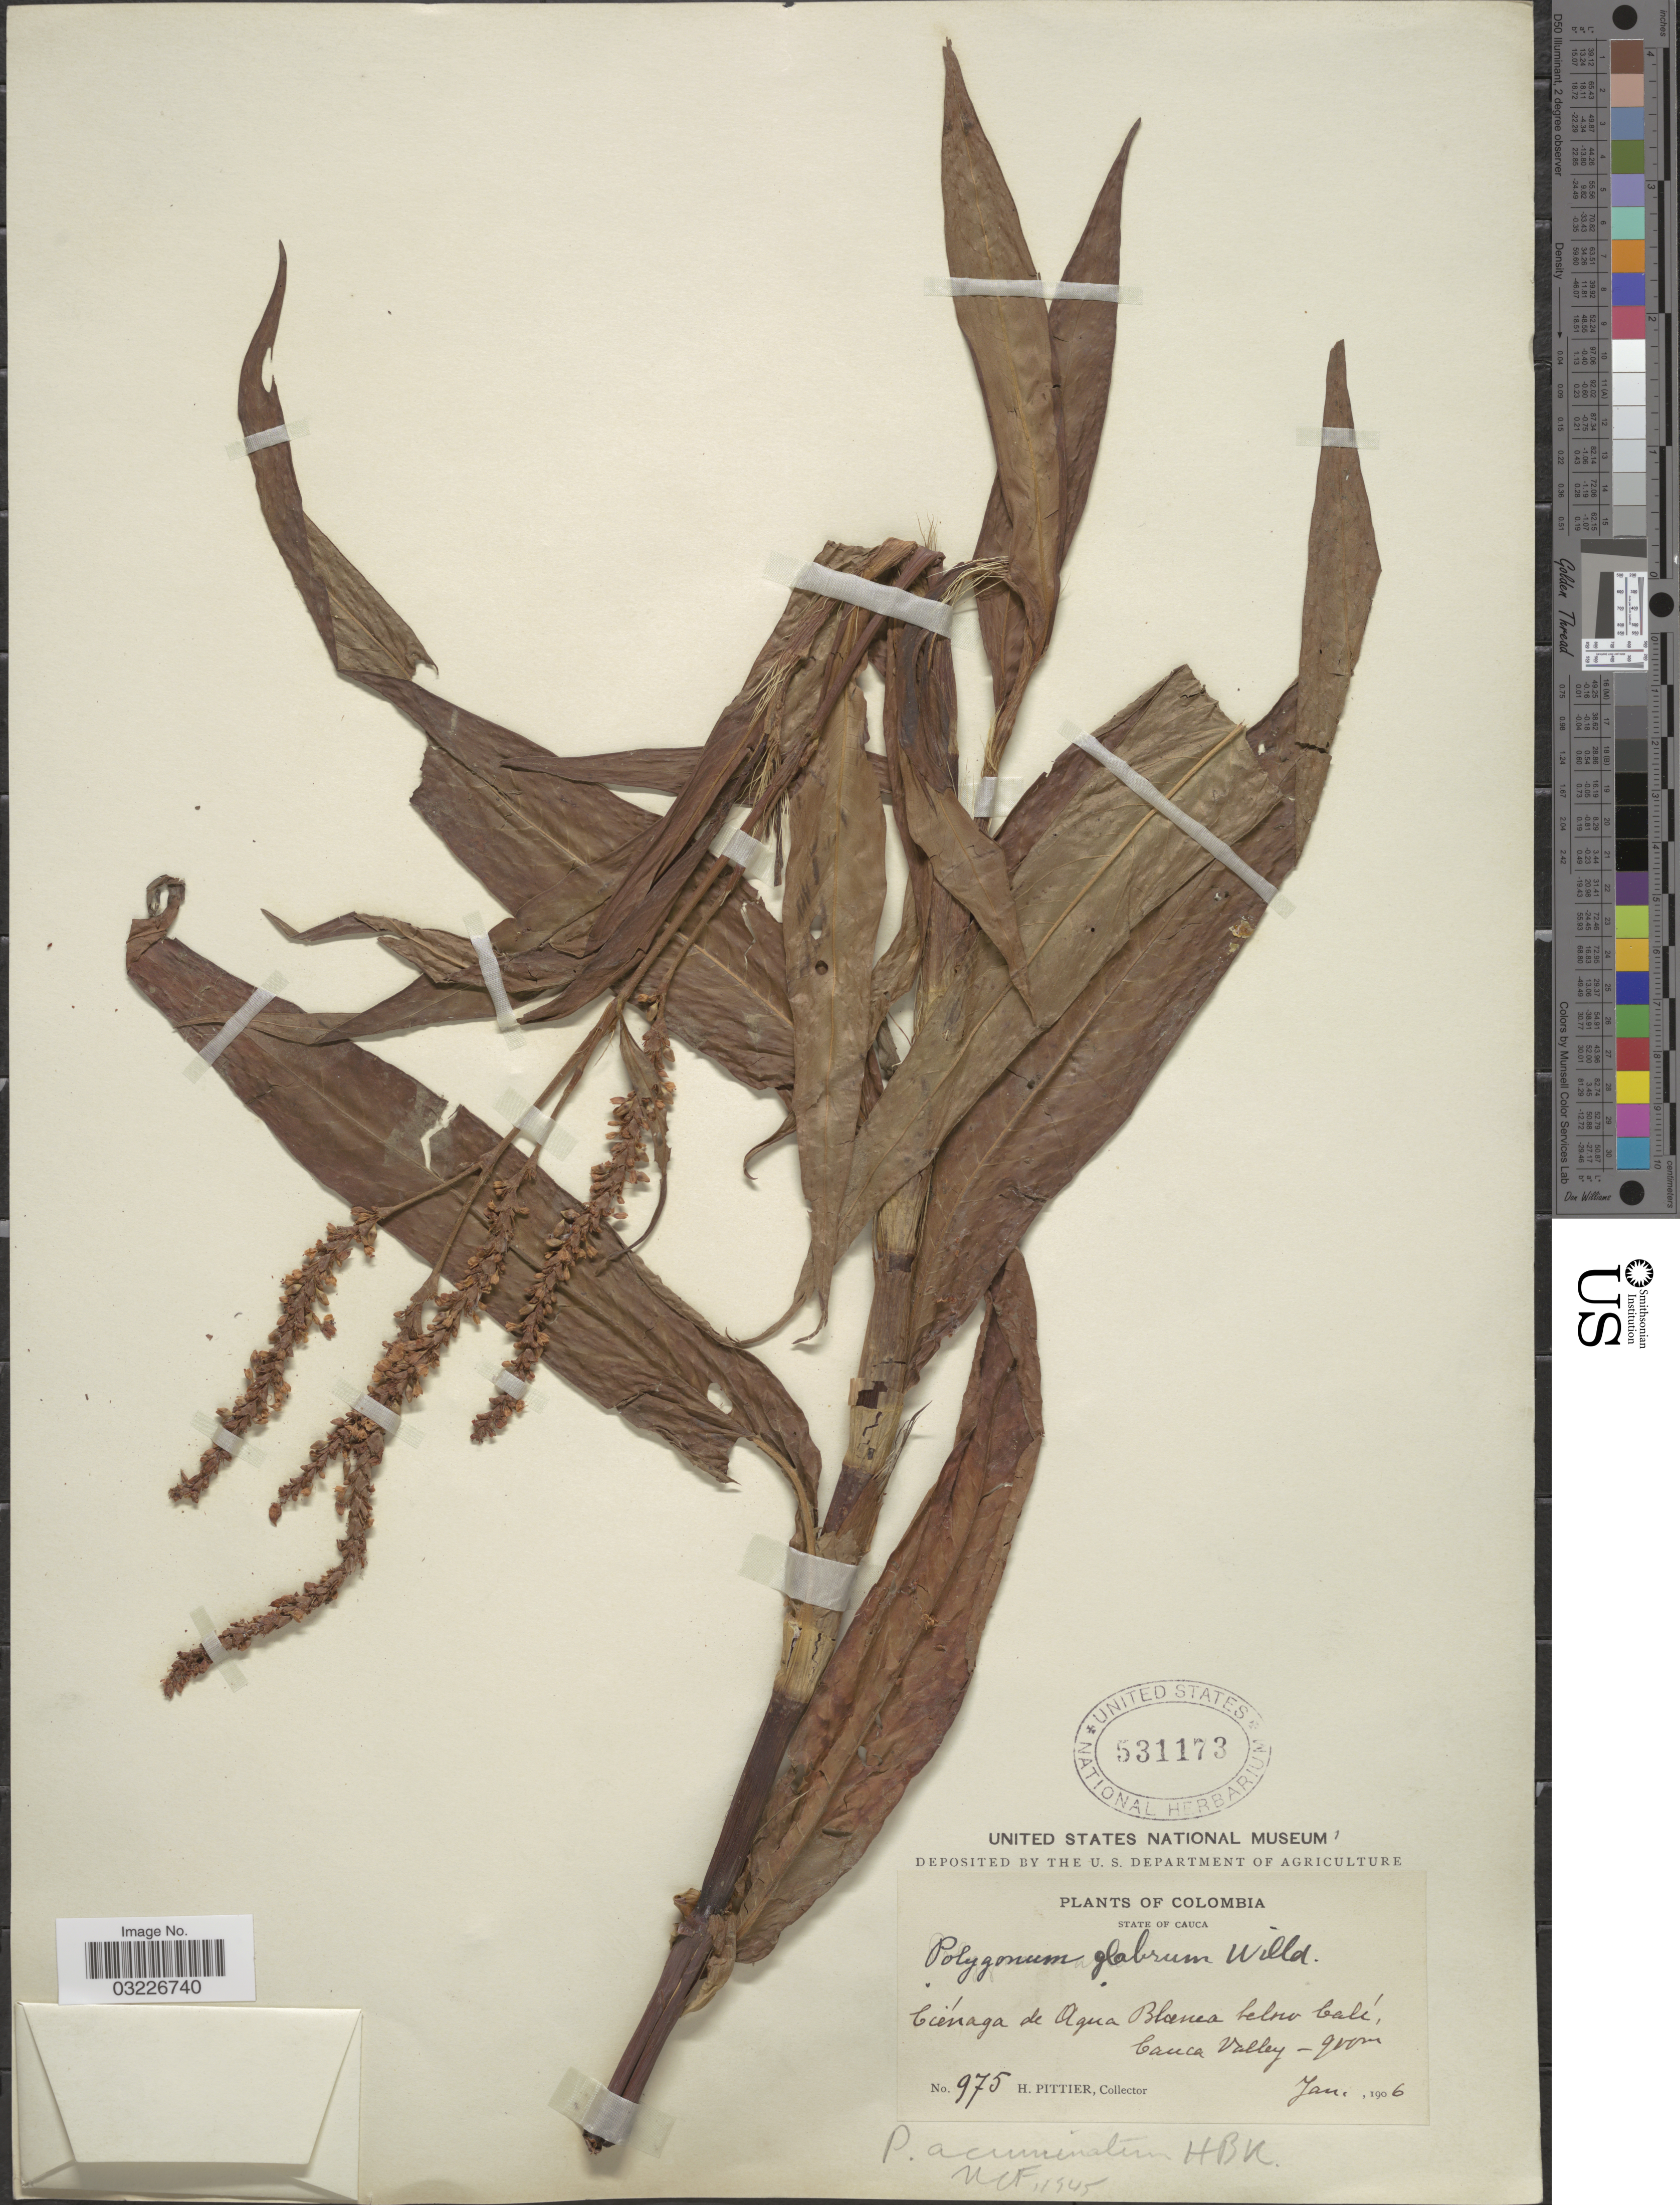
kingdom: Plantae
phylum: Tracheophyta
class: Magnoliopsida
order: Caryophyllales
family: Polygonaceae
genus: Polygonum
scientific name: Polygonum acuminatum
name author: Kunth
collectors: H. F. Pittier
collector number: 975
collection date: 1906-01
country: Colombia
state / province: Cauca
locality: Ciénaga de Agua Blanca below Cali, Cauca Valley.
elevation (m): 900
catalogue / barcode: US 531173